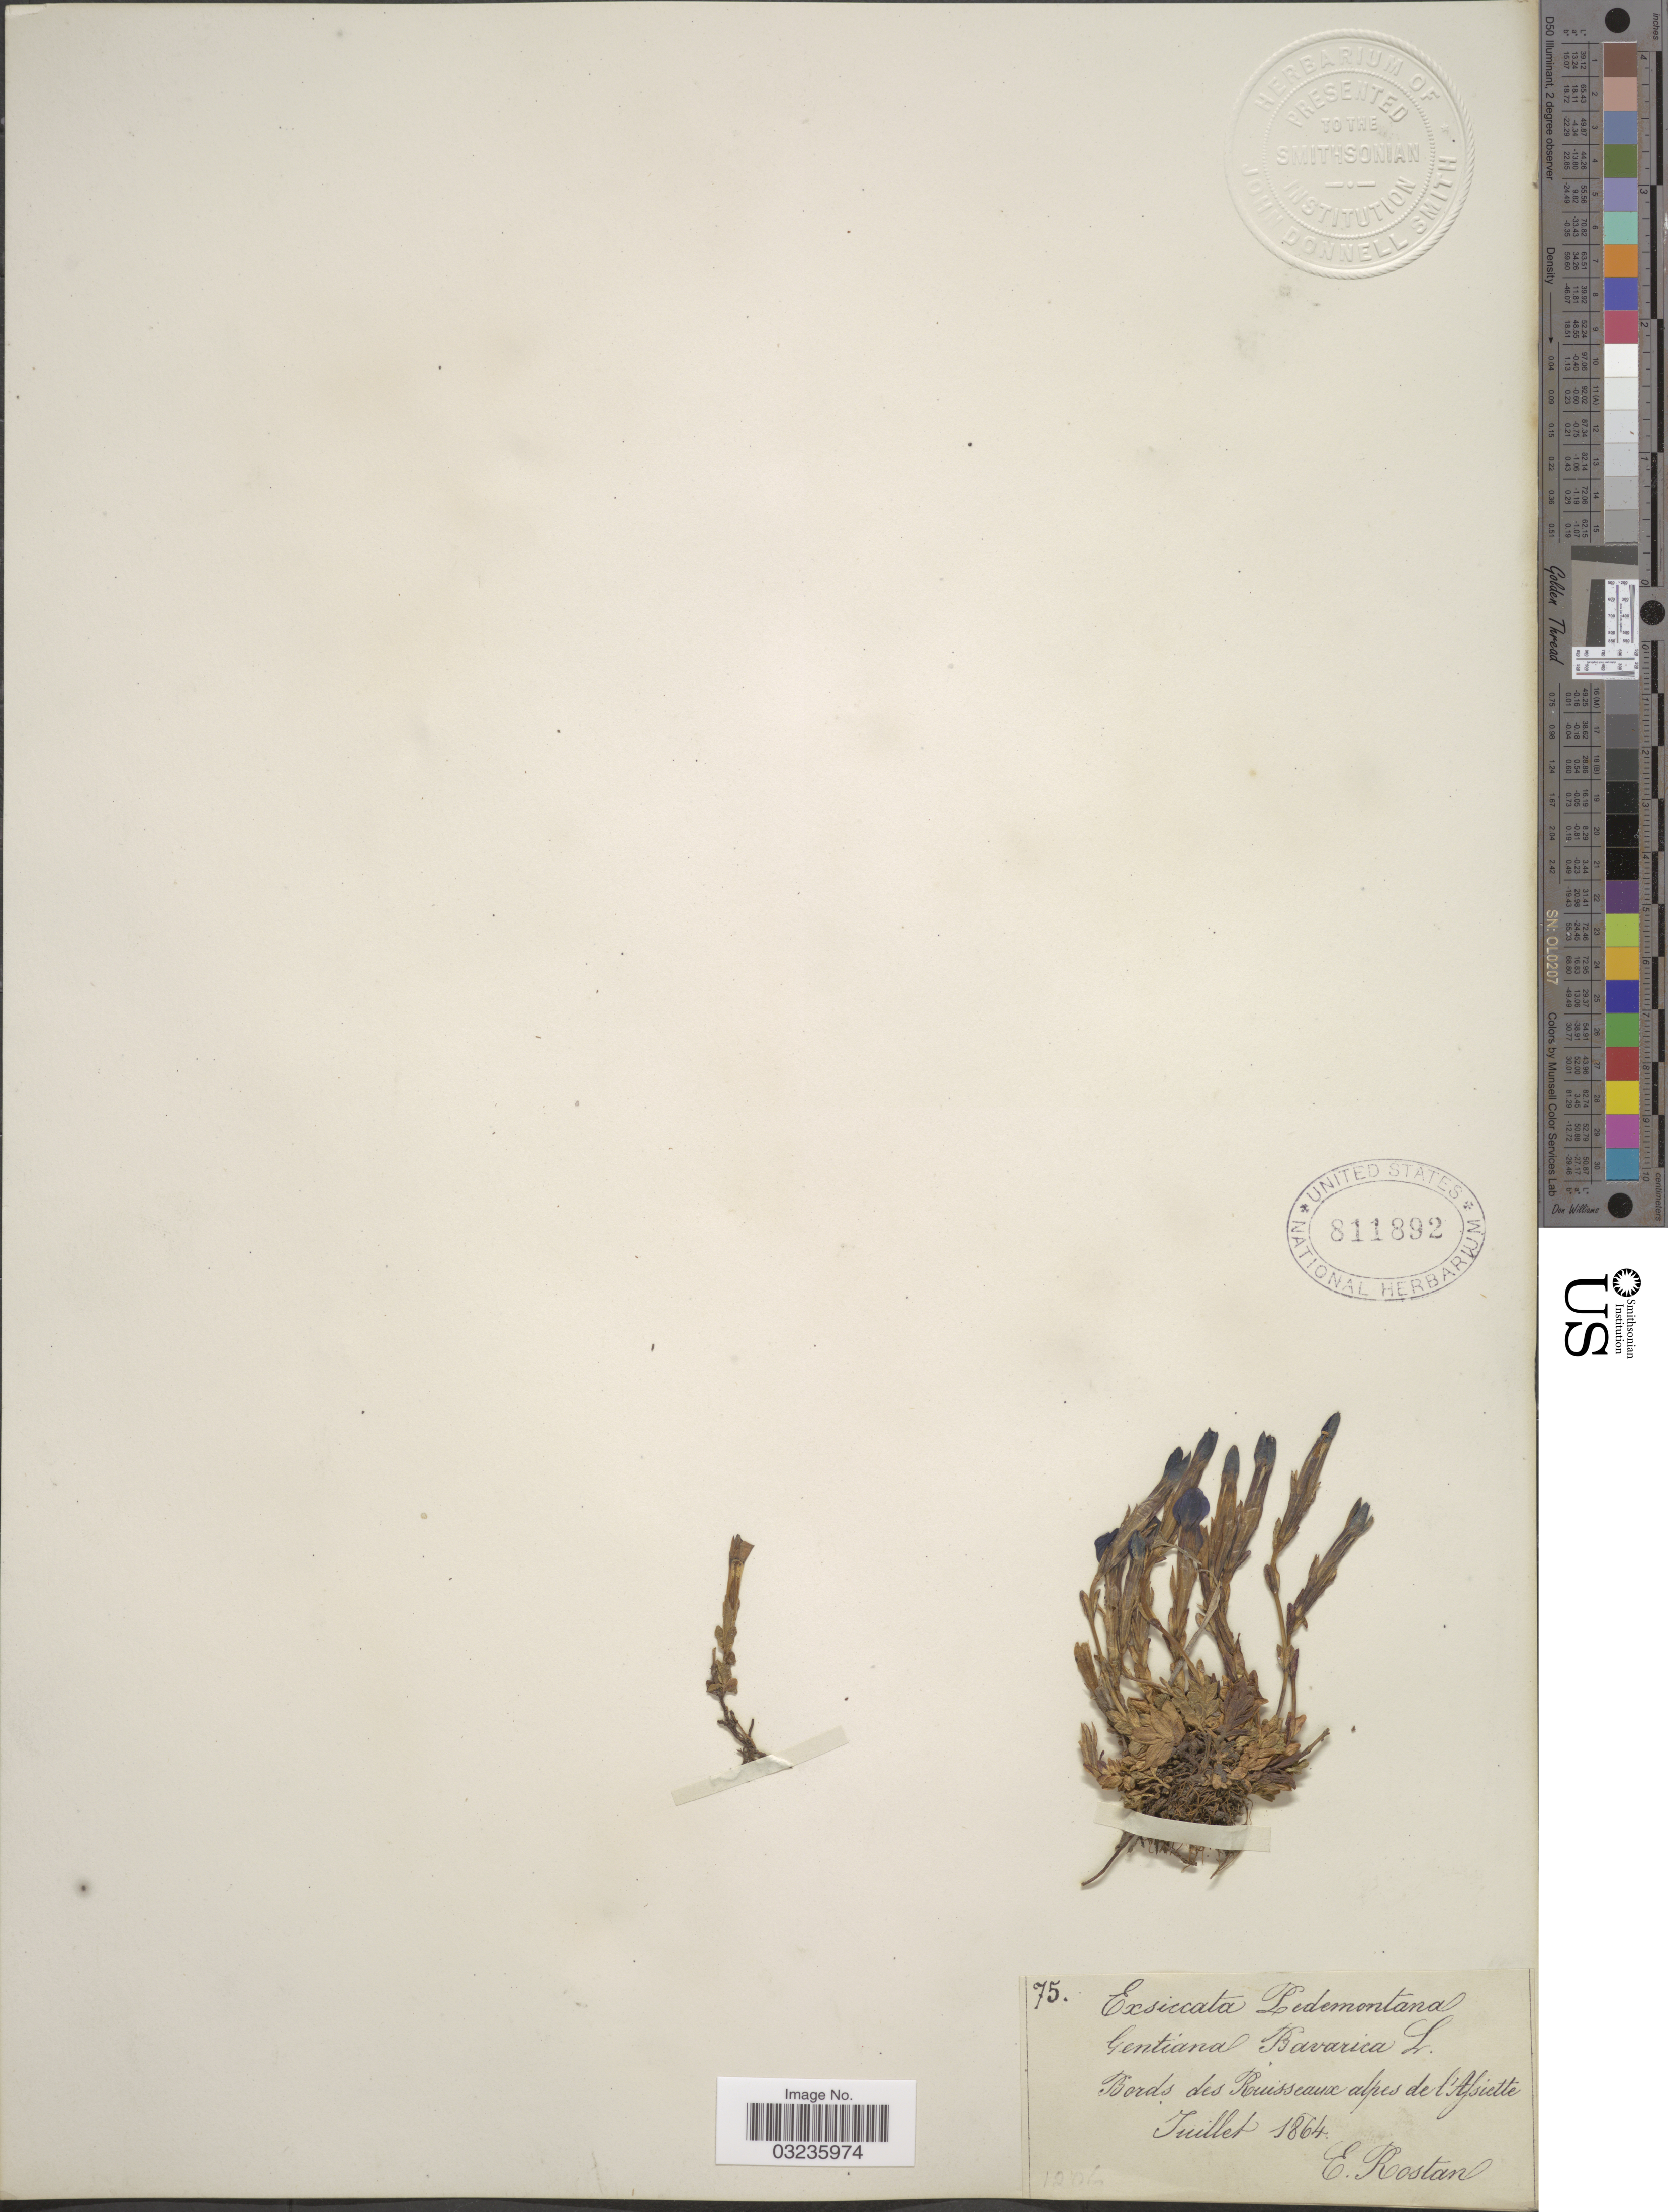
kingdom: Plantae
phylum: Tracheophyta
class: Magnoliopsida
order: Gentianales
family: Gentianaceae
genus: Gentiana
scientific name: Gentiana bavarica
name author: L.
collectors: E. Rostan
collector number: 75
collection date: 1864-07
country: France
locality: Bords des Ruisseaux alpes de l'Assiette.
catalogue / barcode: US 811892